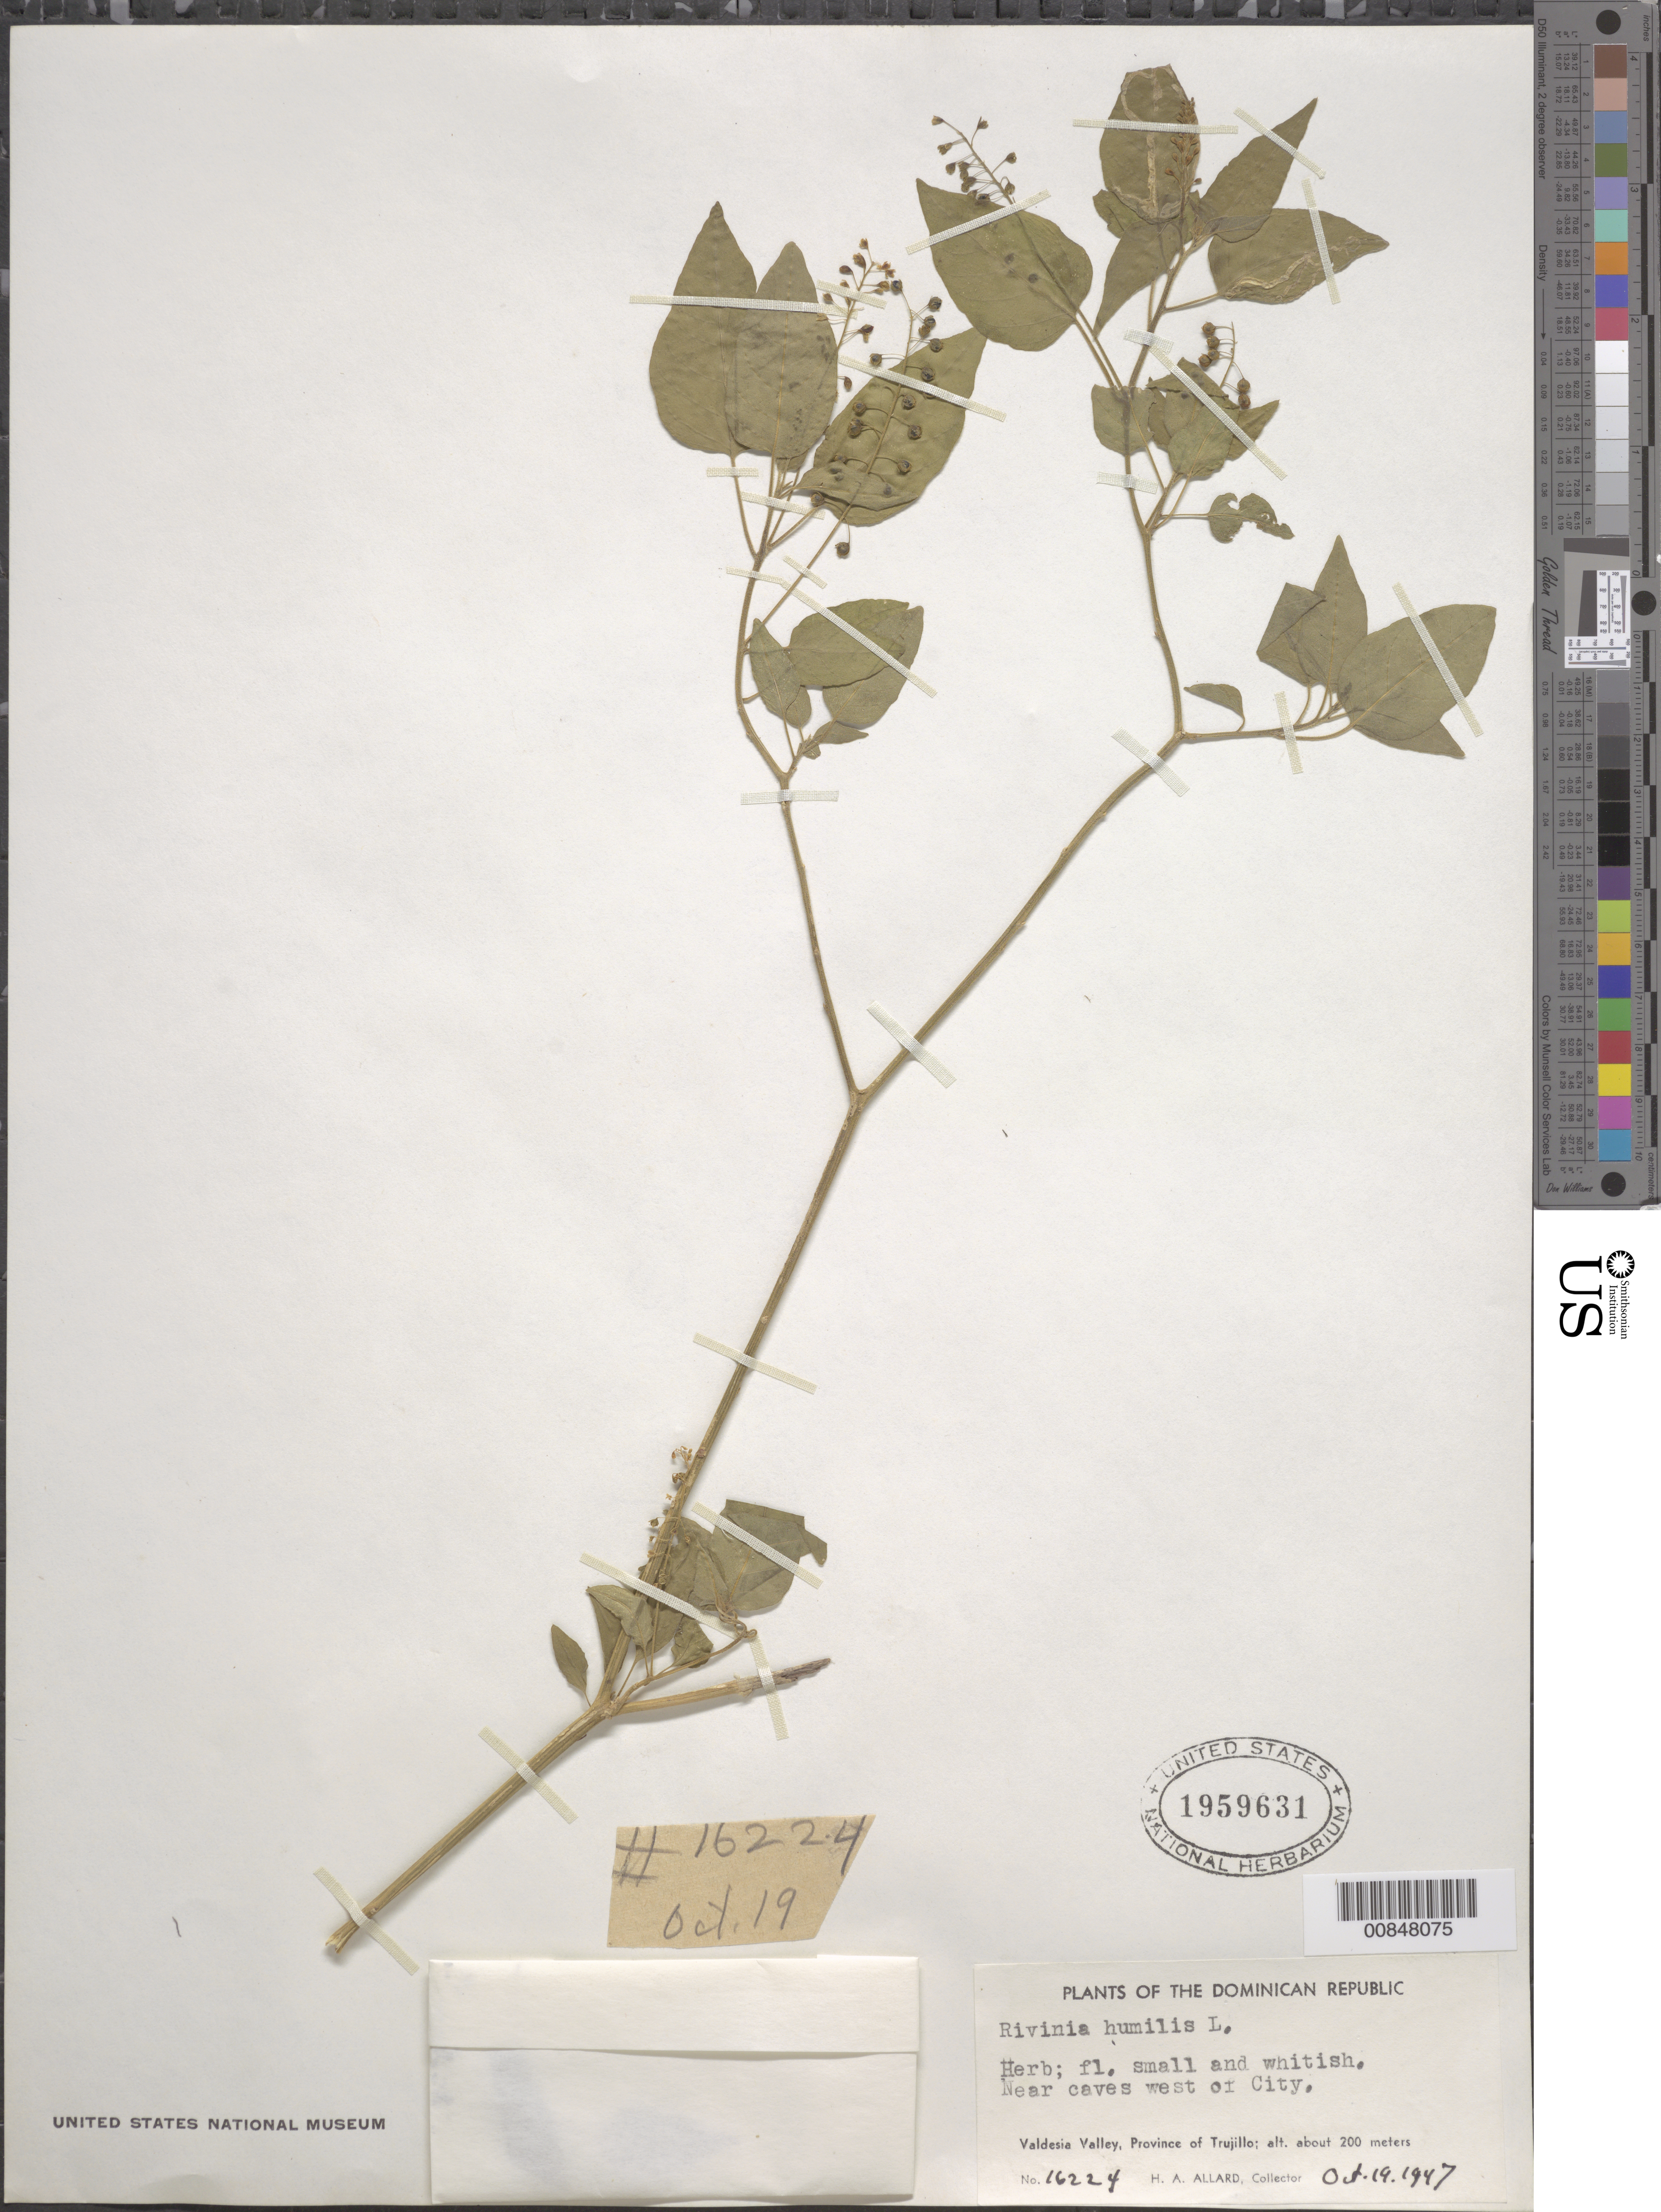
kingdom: Plantae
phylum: Tracheophyta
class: Magnoliopsida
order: Caryophyllales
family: Phytolaccaceae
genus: Rivina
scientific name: Rivina humilis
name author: L.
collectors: H. A. Allard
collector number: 16224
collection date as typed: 19 Oct 1947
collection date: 1947-10-19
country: Dominican Republic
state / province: San Cristóbal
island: Hispaniola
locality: Valdesia Valley, Province of Trujillo (obsolete). Near caves west of city.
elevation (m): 200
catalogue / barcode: US 1959631